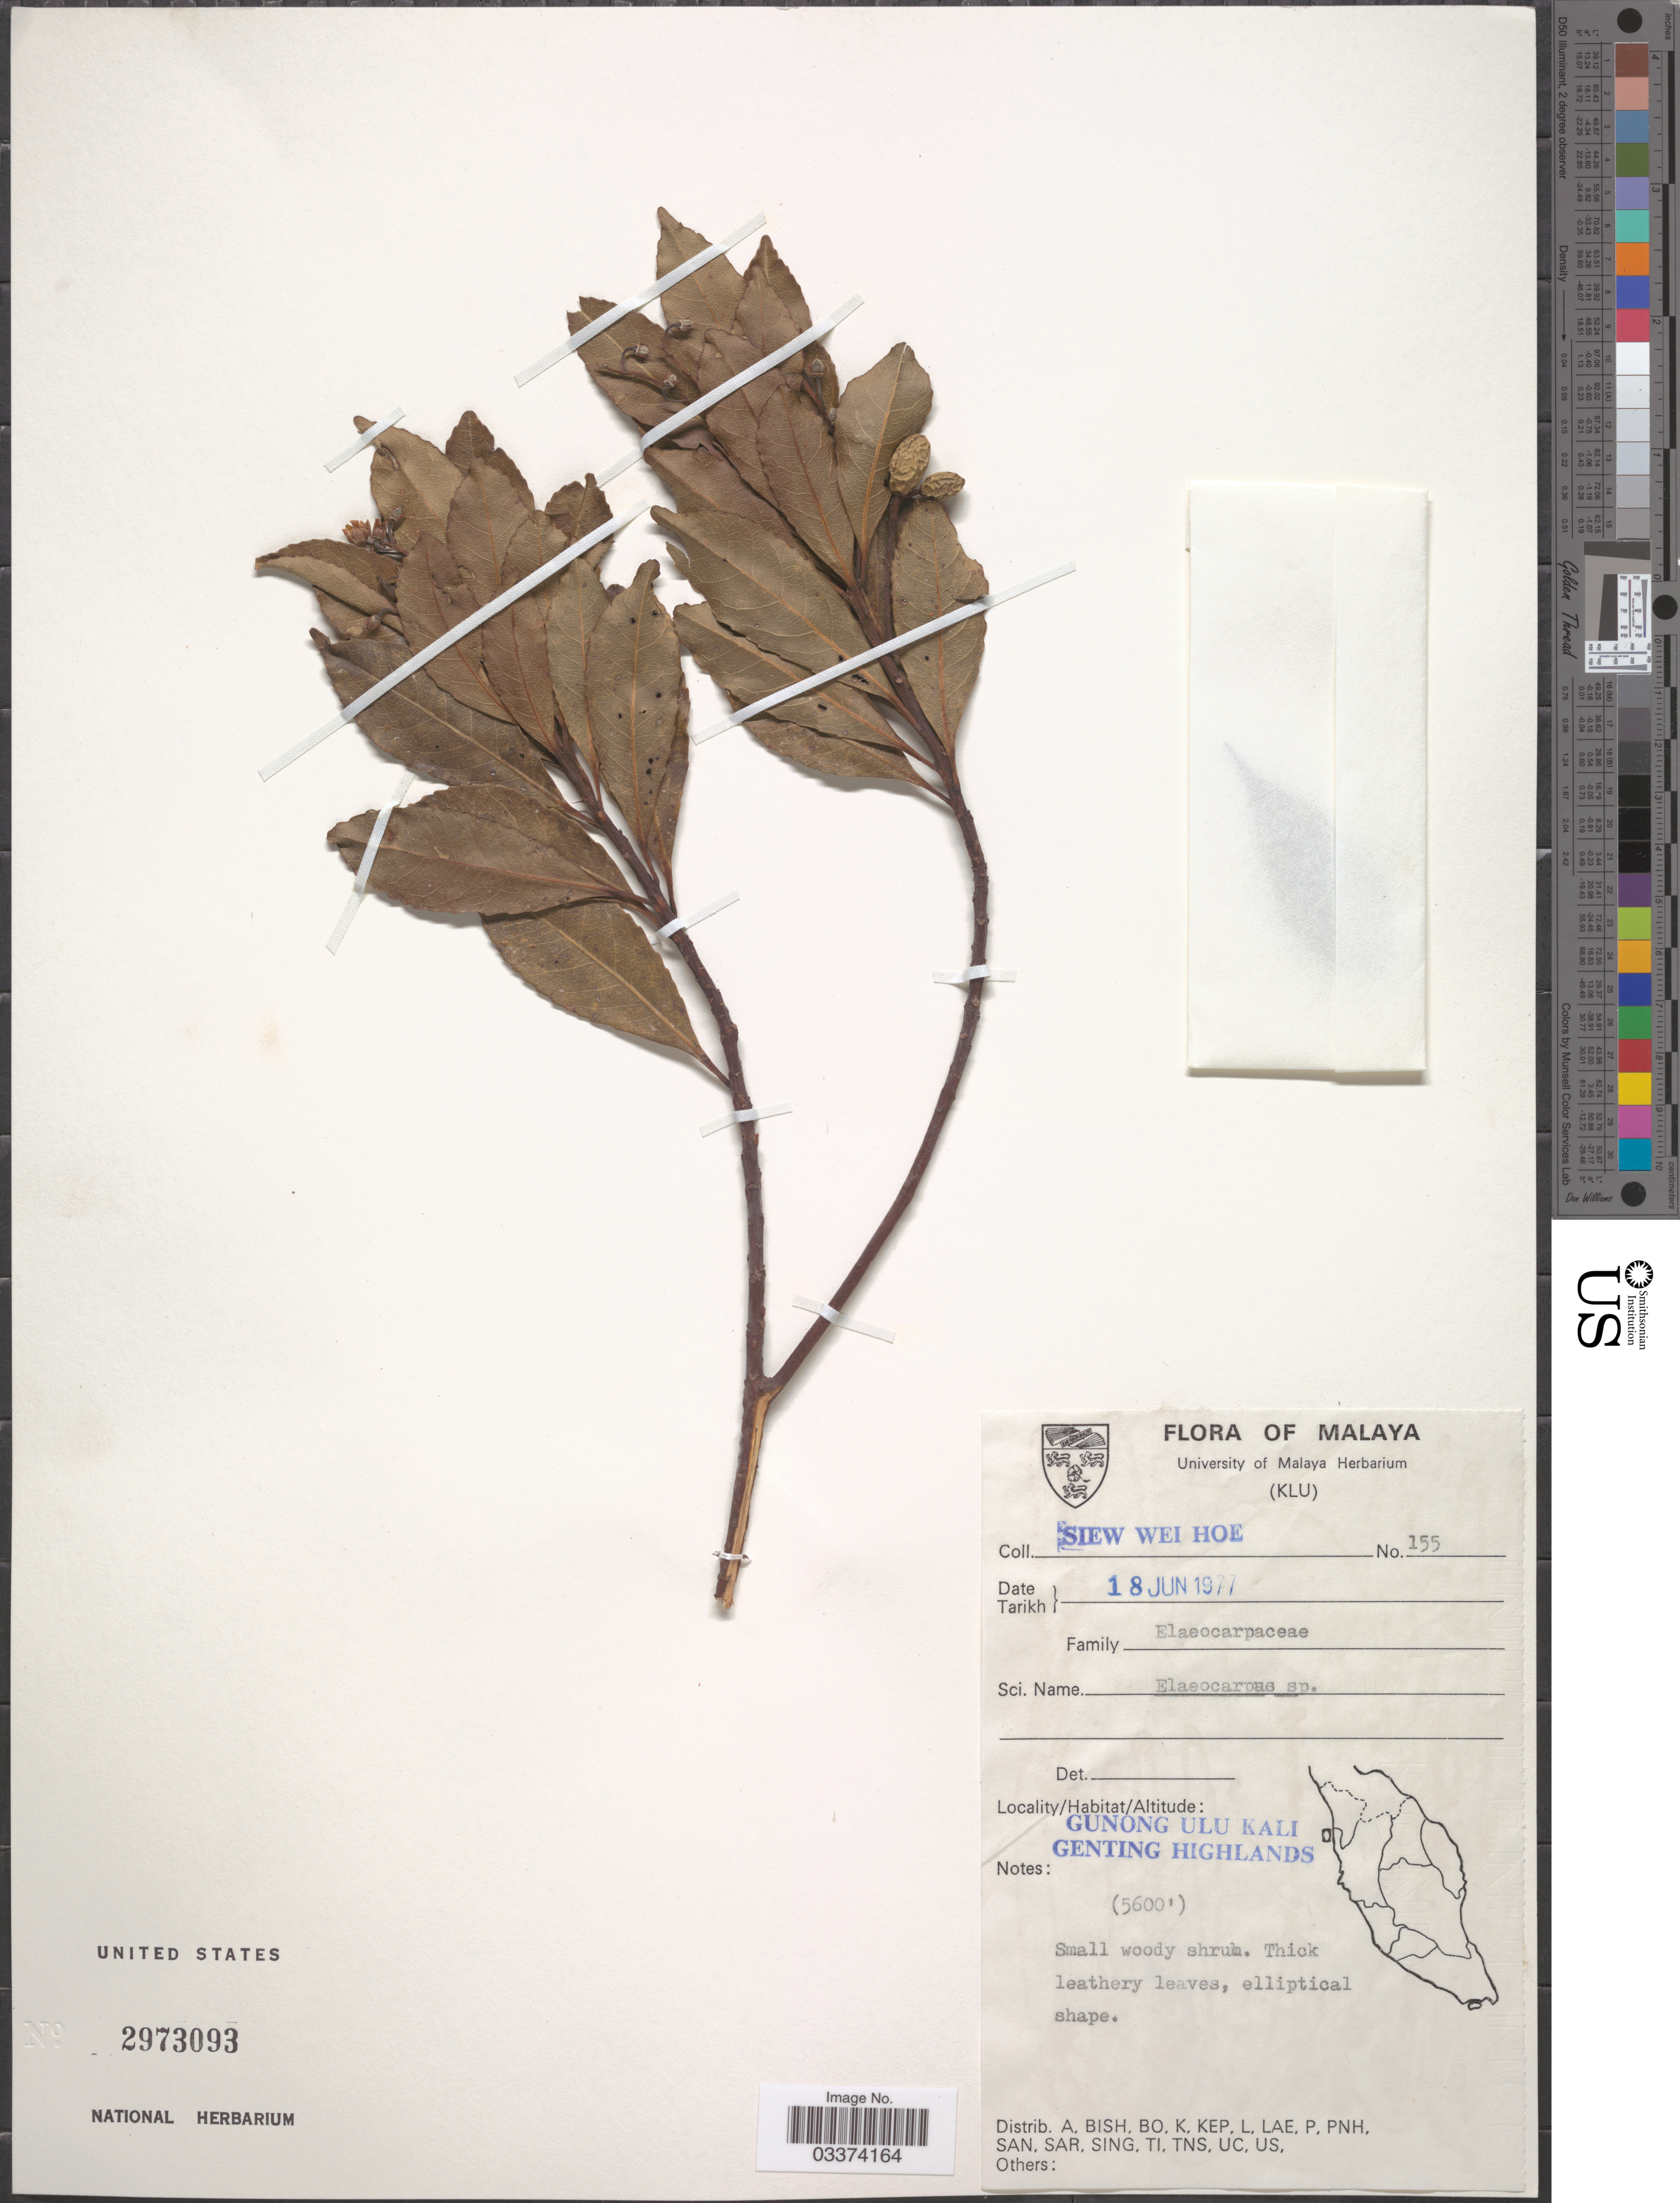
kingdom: Plantae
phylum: Tracheophyta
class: Magnoliopsida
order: Oxalidales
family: Elaeocarpaceae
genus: Elaeocarpus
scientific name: Elaeocarpus sp.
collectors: S. Hoe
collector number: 155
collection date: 1977-06-18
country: Malaysia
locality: Malaya. Gunong Ulu Kali Genting Highlands.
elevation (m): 1707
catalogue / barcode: US 2973093